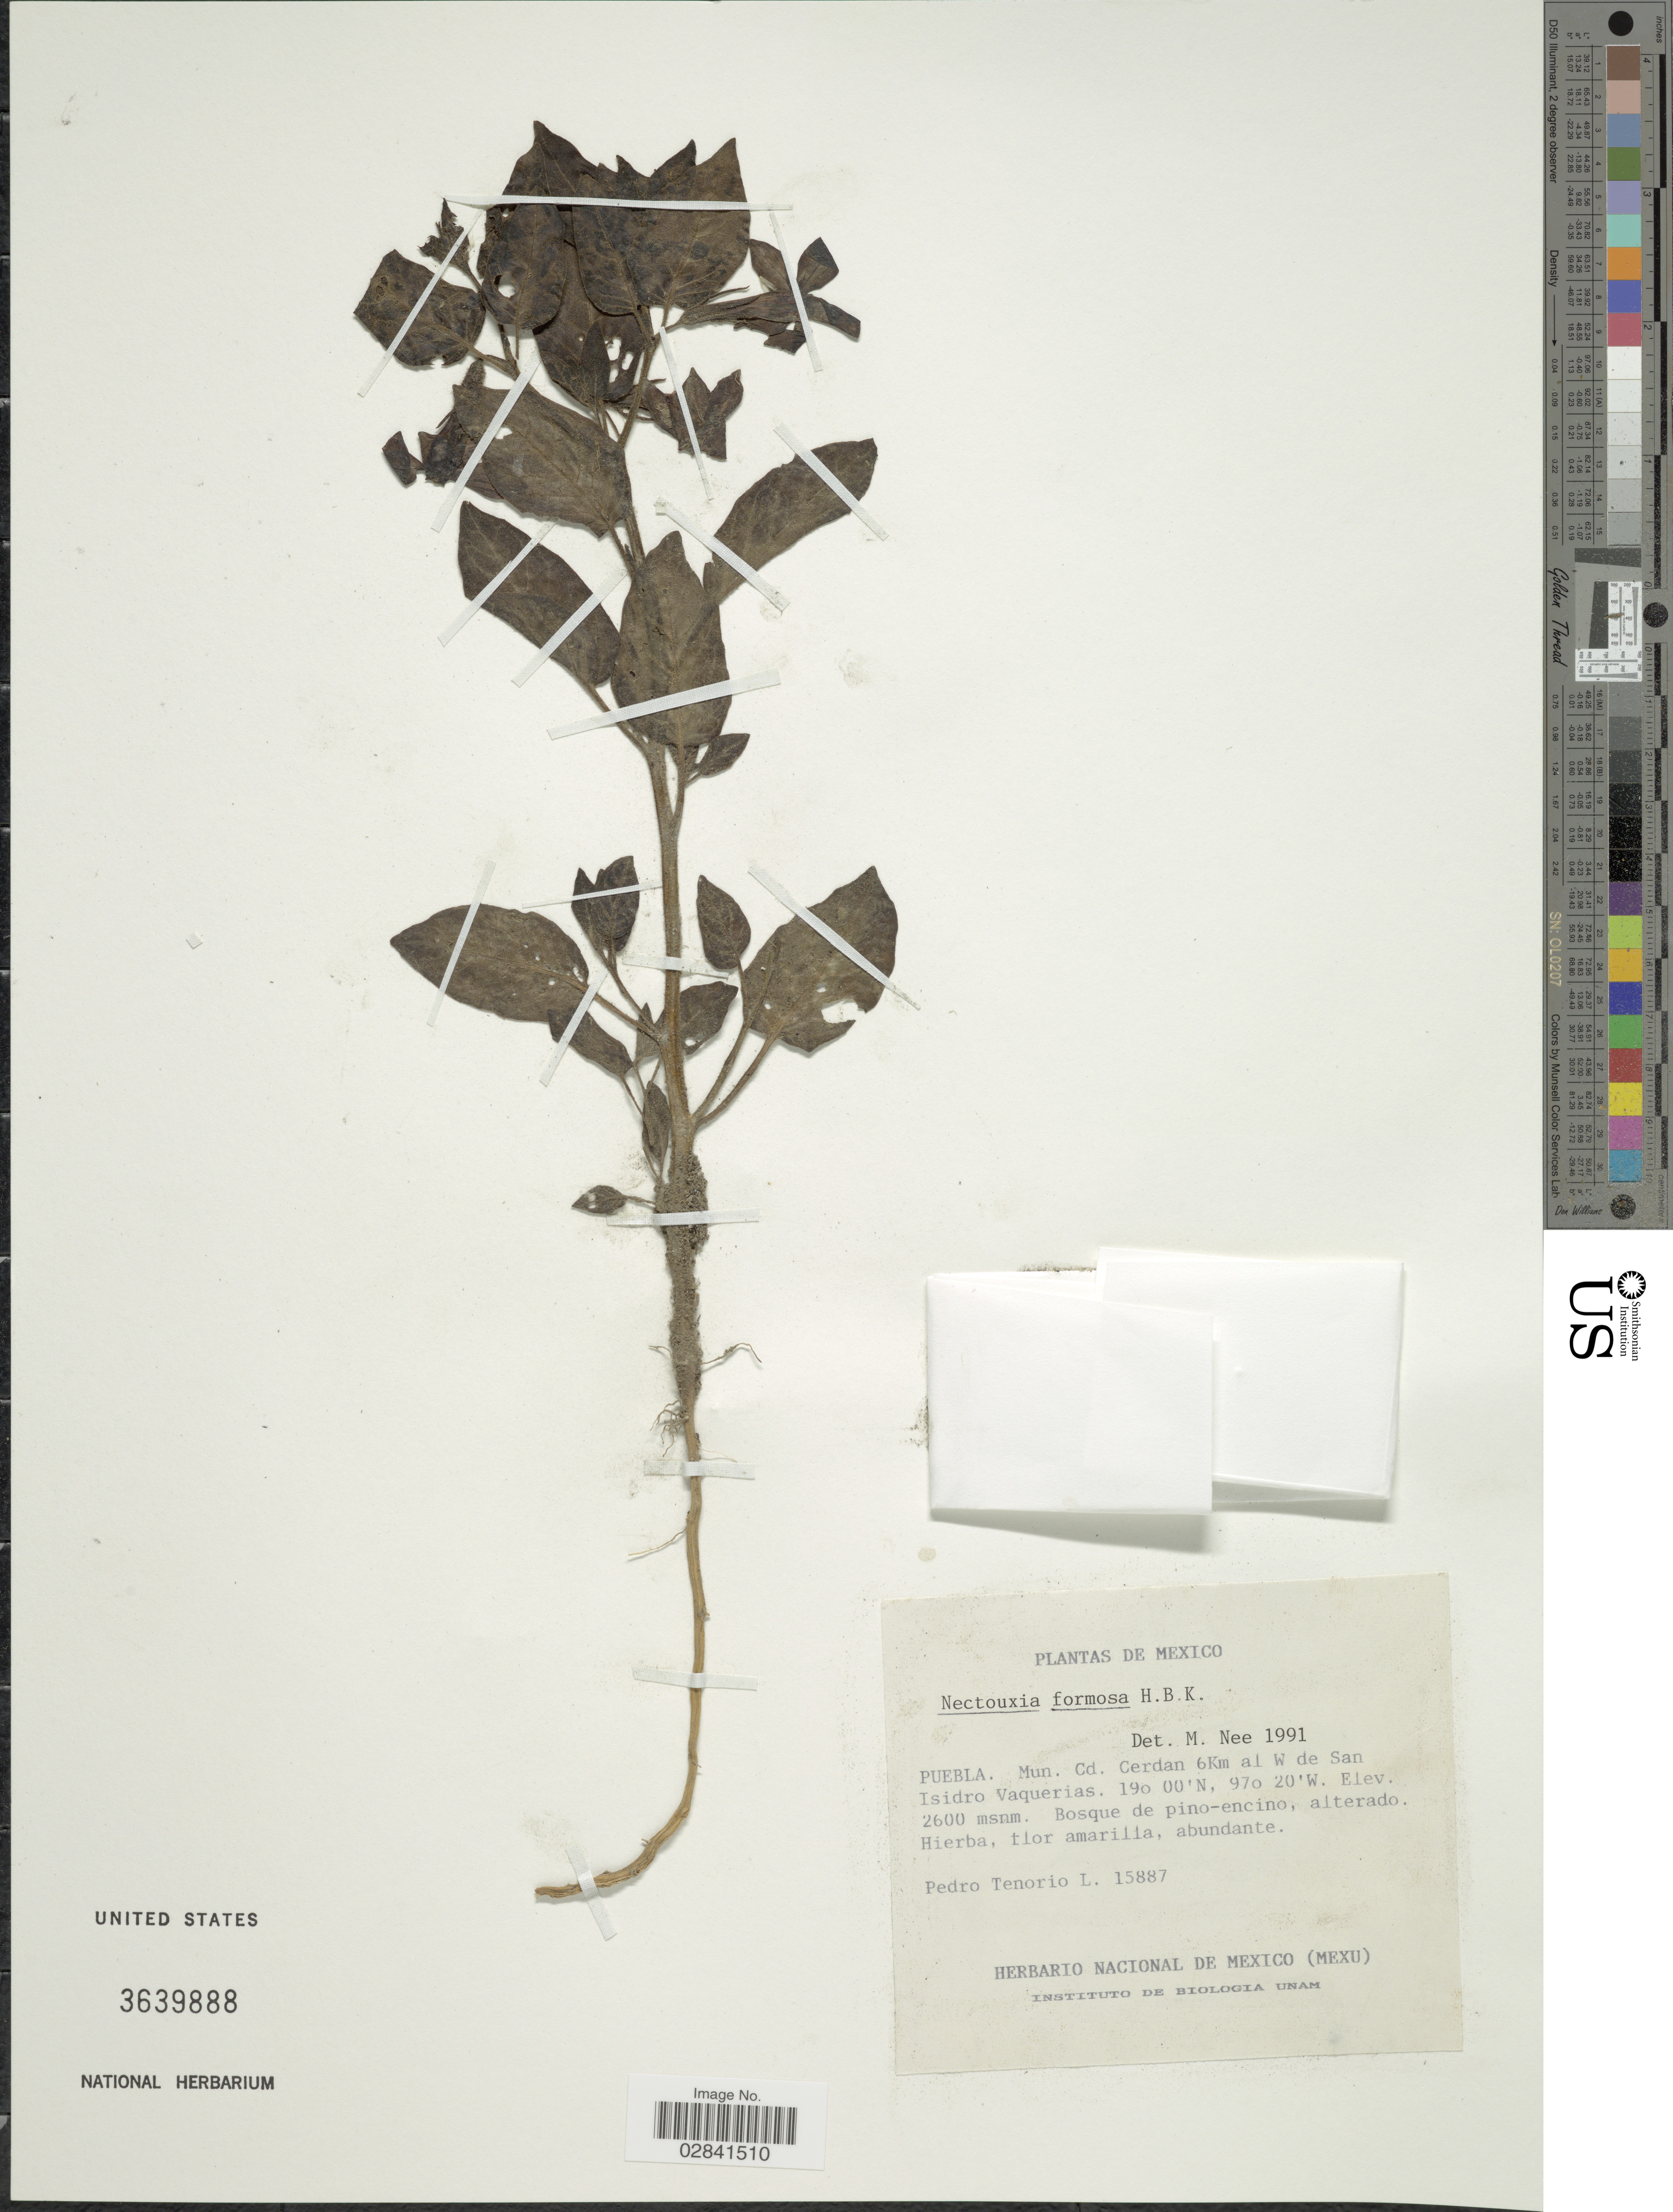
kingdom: Plantae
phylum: Tracheophyta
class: Magnoliopsida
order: Solanales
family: Solanaceae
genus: Nectouxia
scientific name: Nectouxia formosa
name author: Kunth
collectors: P. Tenorio L.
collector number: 15887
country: Mexico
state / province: Puebla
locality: Mun. Cd. Cerdan 6Km al W de San Isidro Vaquerias.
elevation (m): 2600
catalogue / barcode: US 3639888